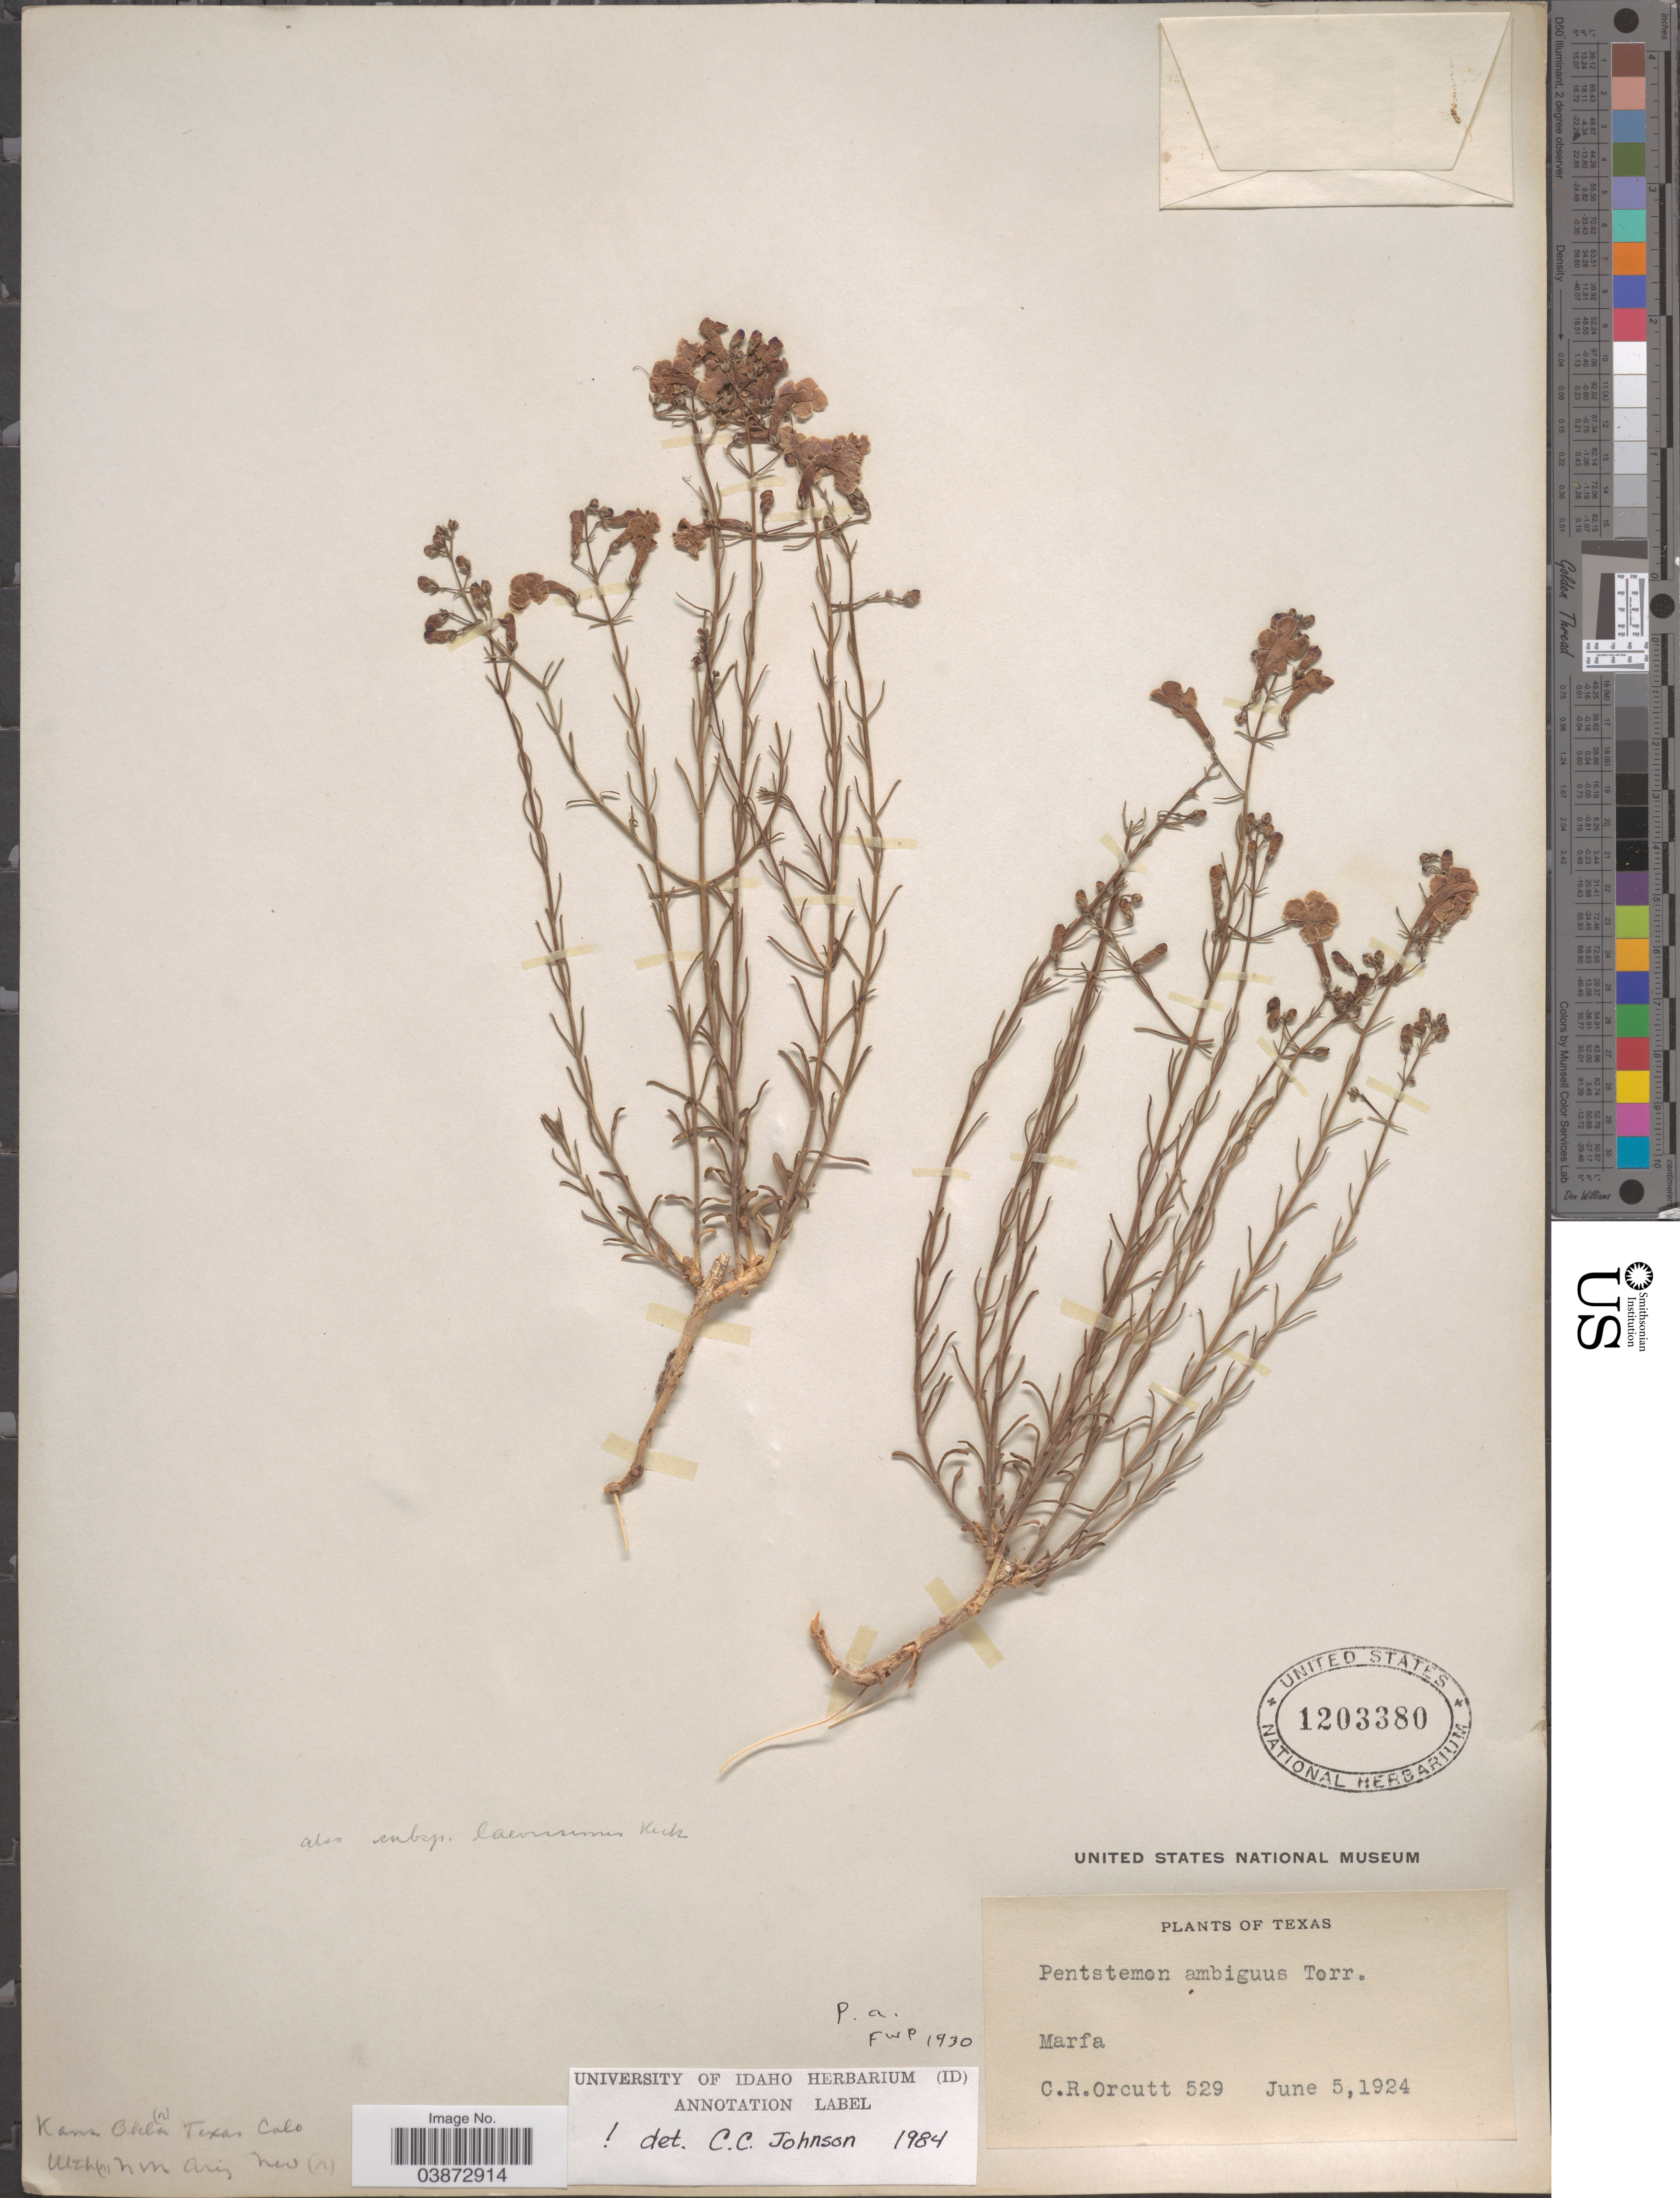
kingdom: Plantae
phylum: Tracheophyta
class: Magnoliopsida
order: Lamiales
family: Plantaginaceae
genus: Penstemon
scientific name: Penstemon ambiguus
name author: Torr.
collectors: C. R. Orcutt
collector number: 529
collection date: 1924-06-05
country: United States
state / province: Texas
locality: Marfa.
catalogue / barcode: US 1203380